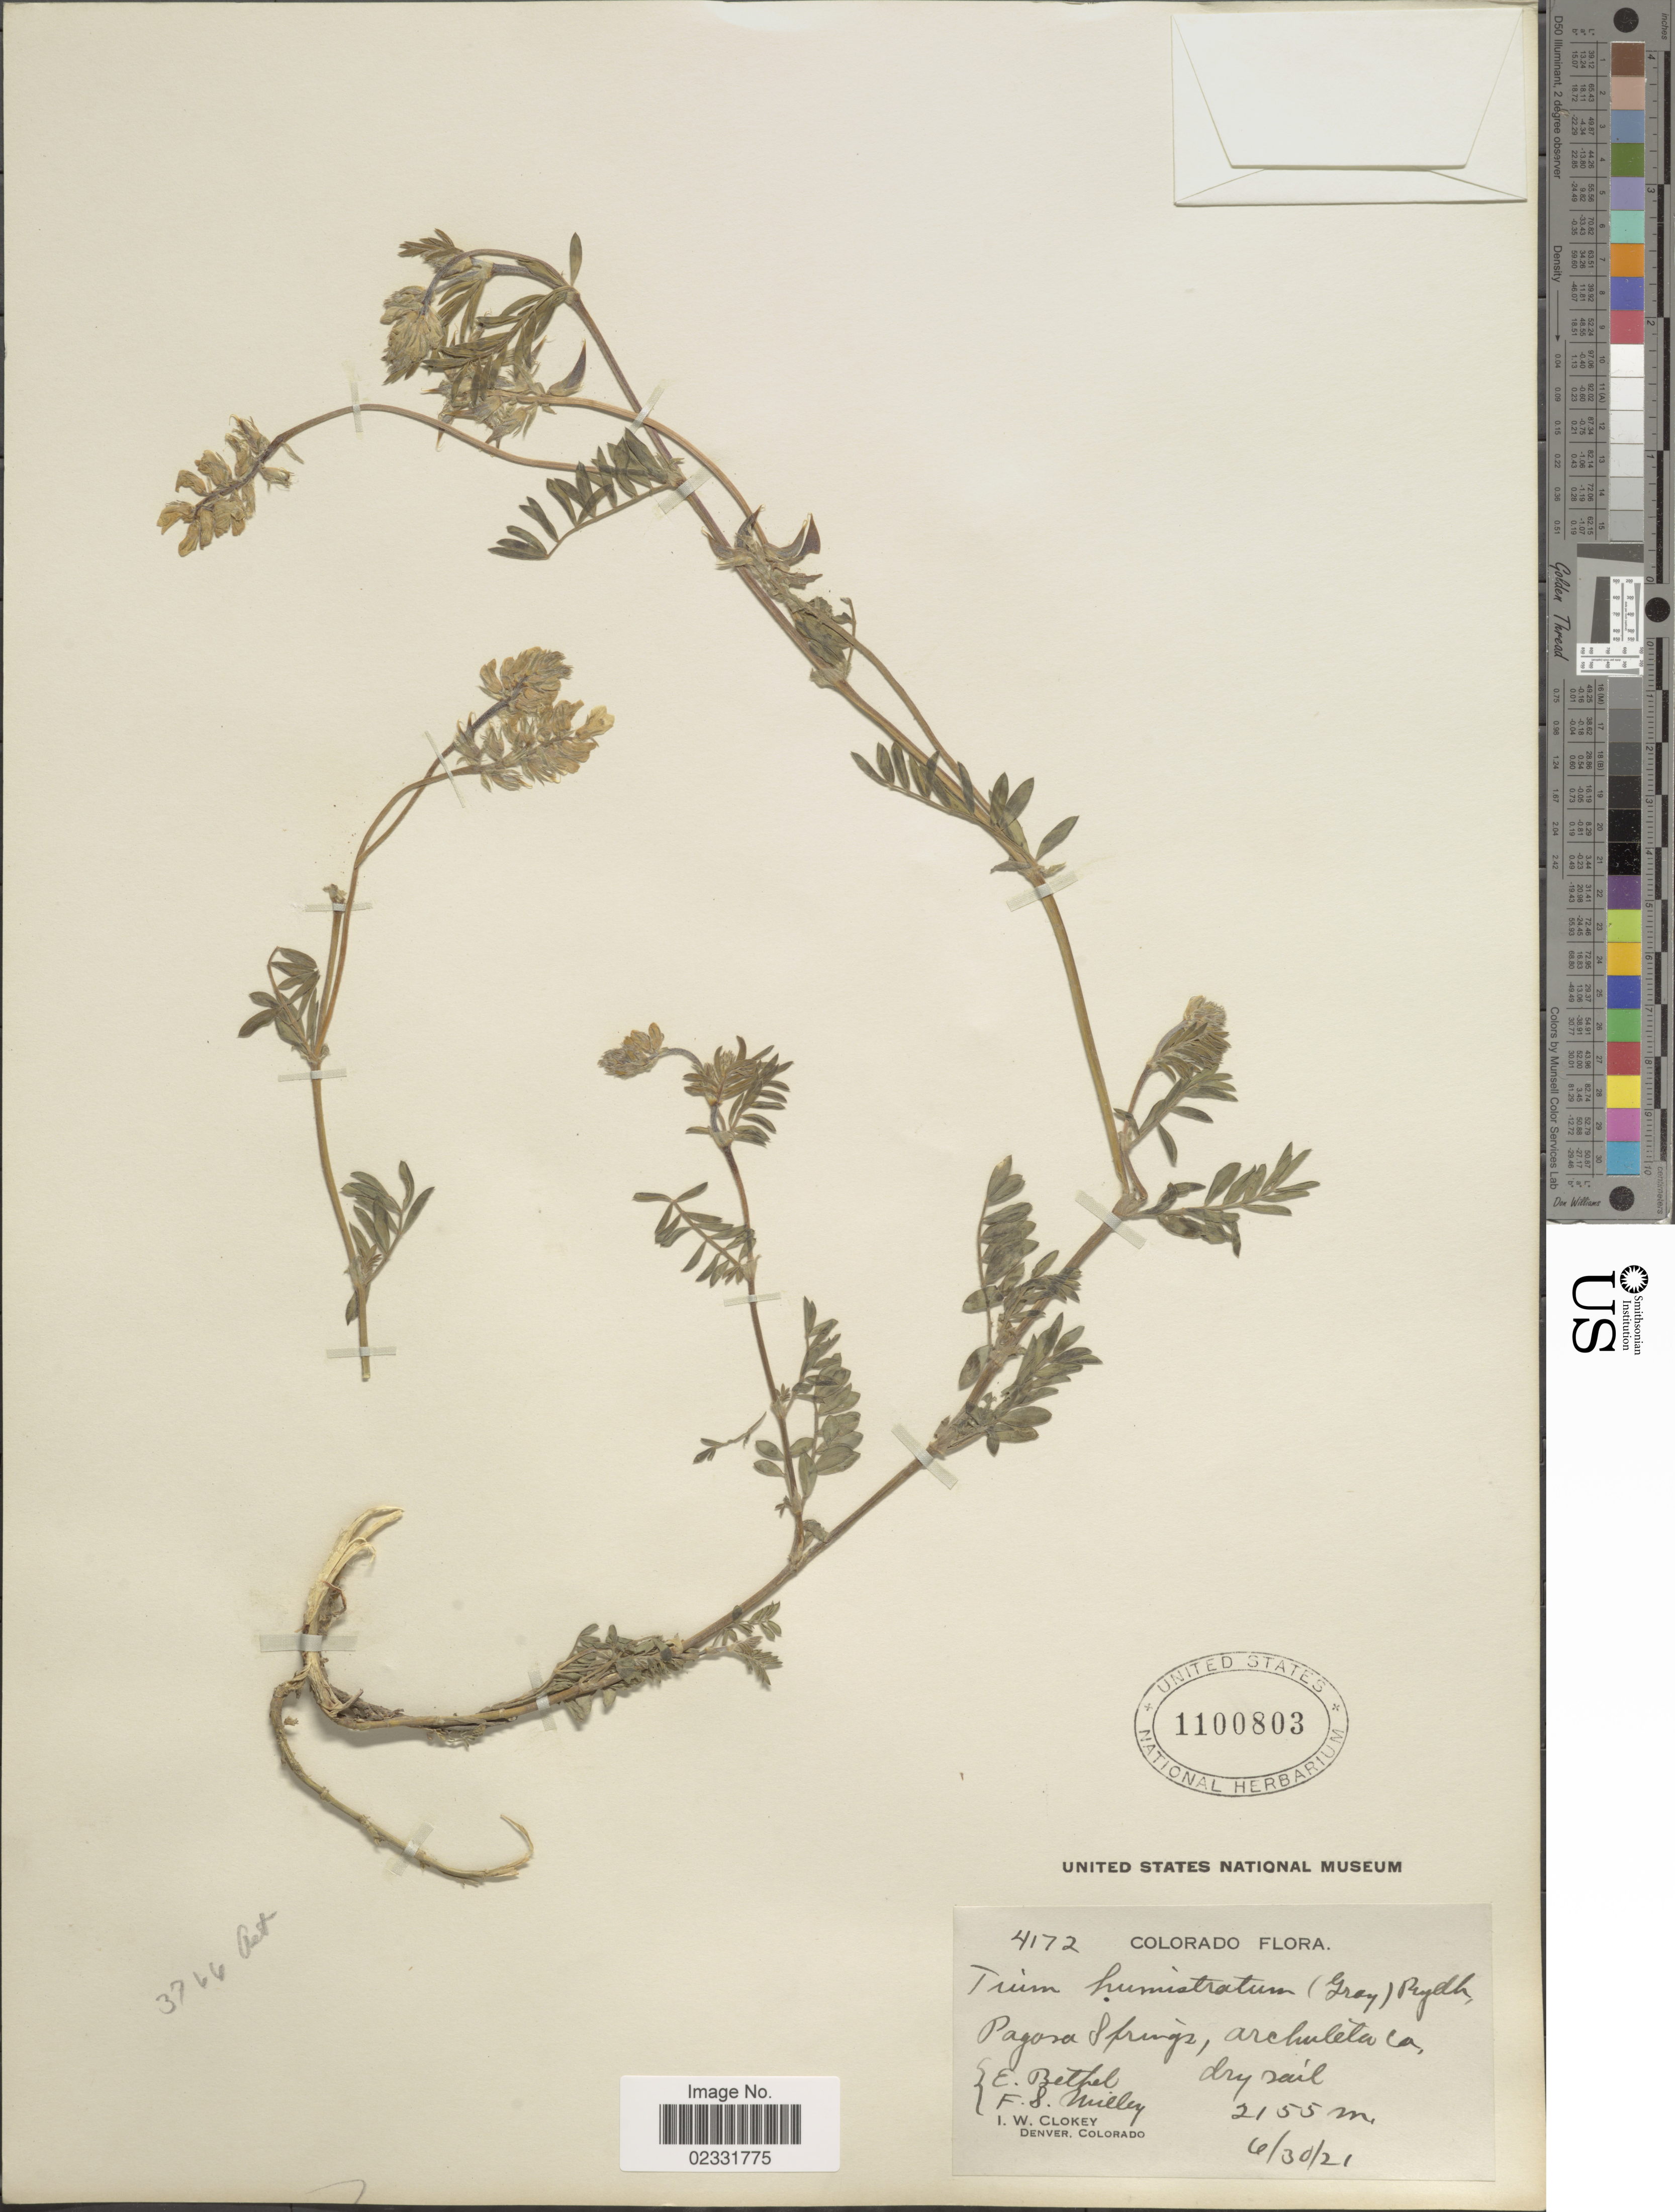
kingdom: Plantae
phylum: Tracheophyta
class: Magnoliopsida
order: Fabales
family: Fabaceae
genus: Astragalus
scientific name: Astragalus humistratus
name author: A. Gray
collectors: E. Bethel, F. Willey & I. W. Clokey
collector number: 4172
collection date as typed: Transcribed d/m/y: 30/6/21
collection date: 1921-06-30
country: United States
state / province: Colorado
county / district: Archuleta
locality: Pagosa Springs, Archuleta Co., dry soil.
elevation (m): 2155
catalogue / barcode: US 1100803